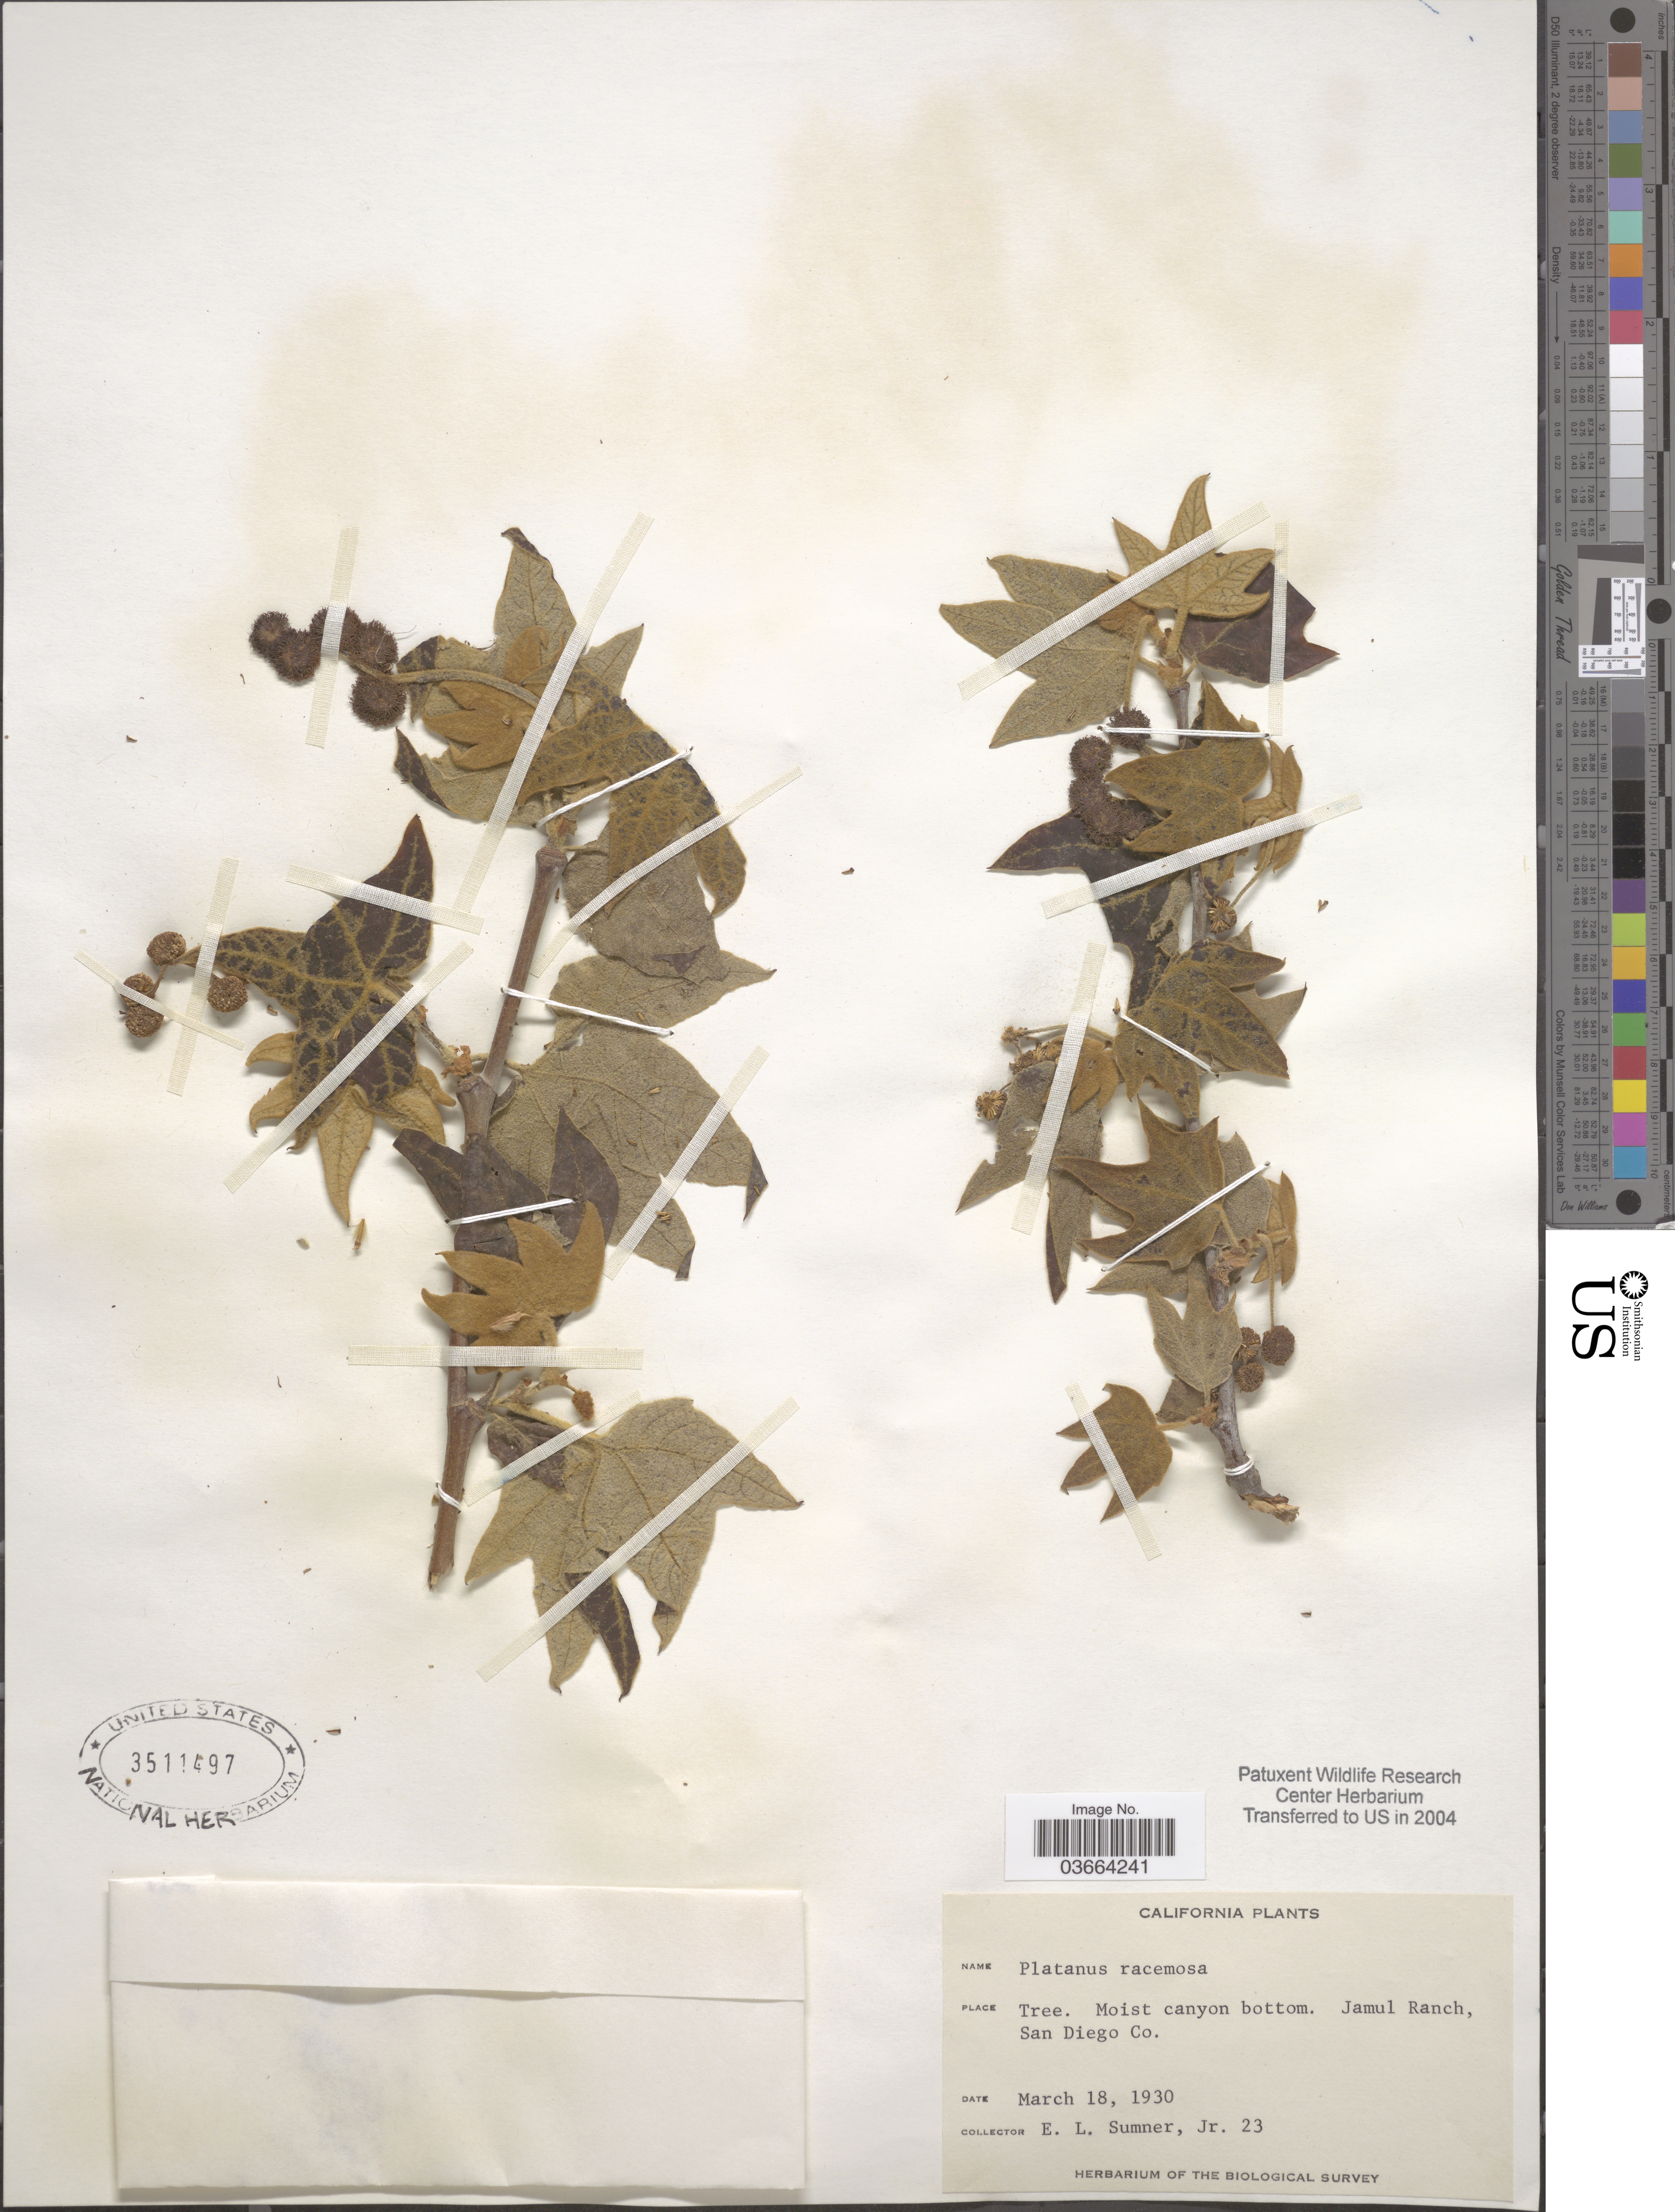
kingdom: Plantae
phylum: Tracheophyta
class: Magnoliopsida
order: Proteales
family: Platanaceae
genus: Platanus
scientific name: Platanus racemosa var. racemosa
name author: Nutt.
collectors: E. Sumner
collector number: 23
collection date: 1930-03-18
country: United States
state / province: California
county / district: San Diego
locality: Jamul Ranch, San Diego Co.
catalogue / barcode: US 3511497